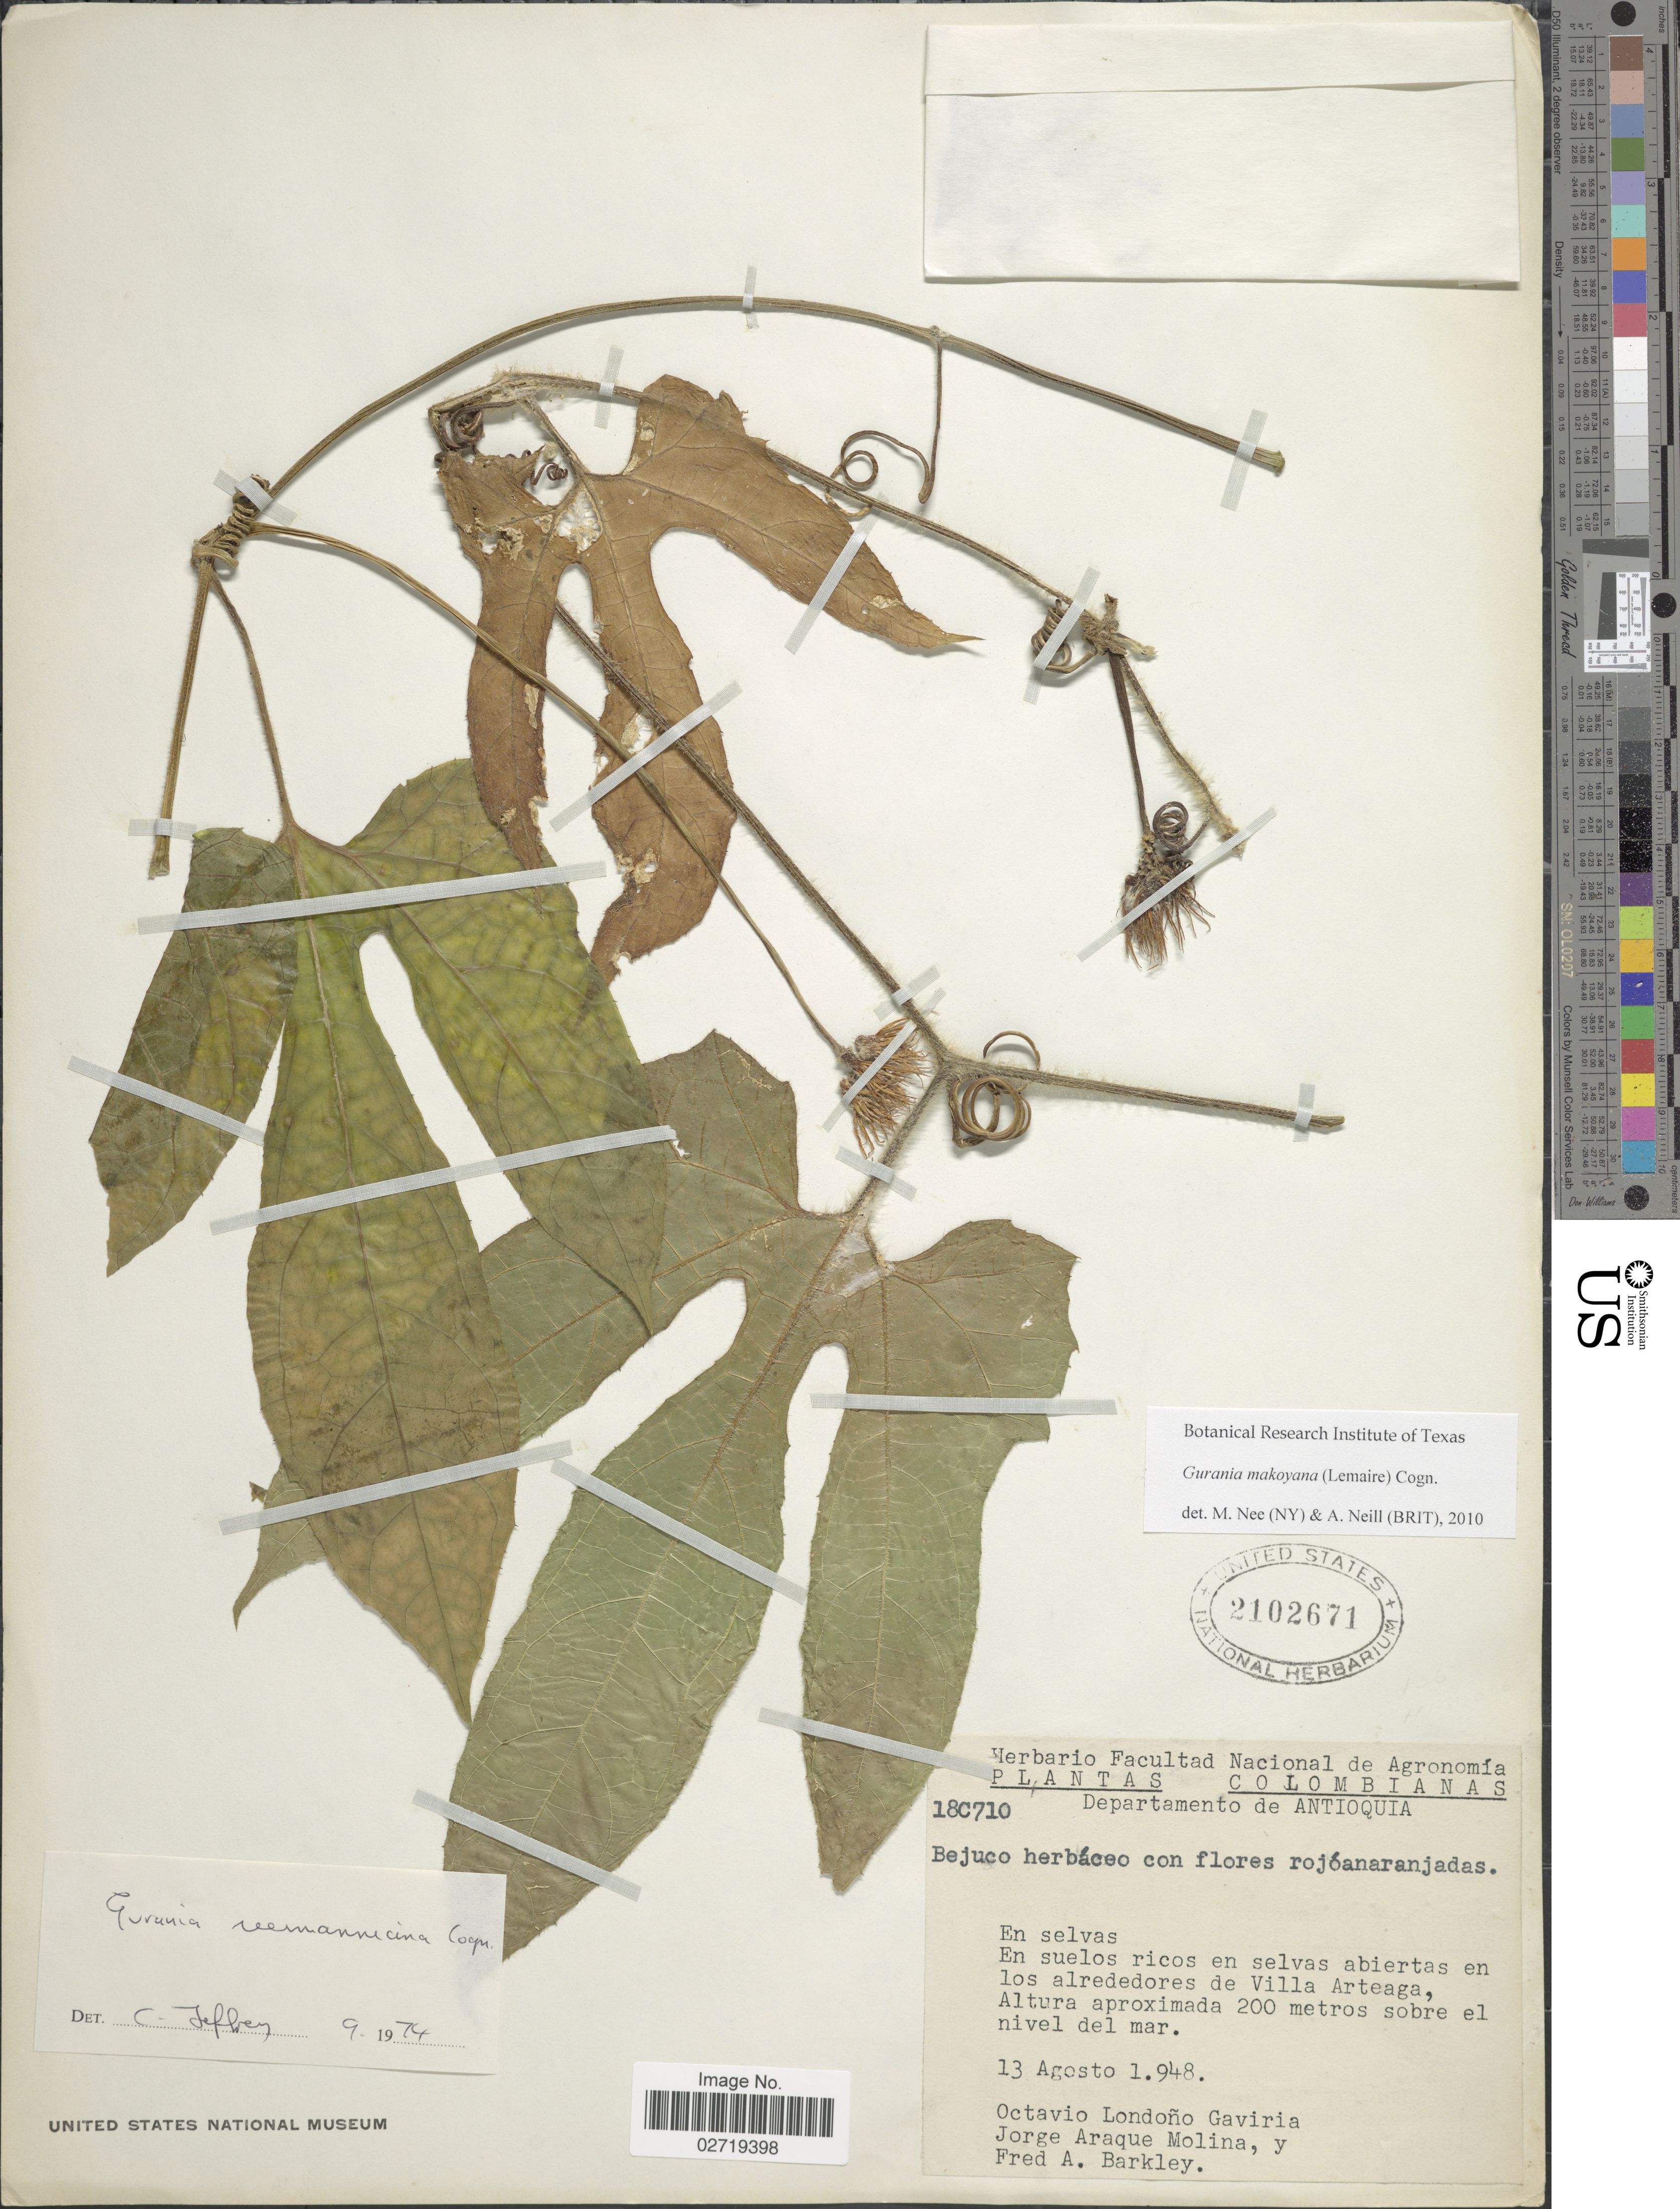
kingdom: Plantae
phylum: Tracheophyta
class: Magnoliopsida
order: Cucurbitales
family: Cucurbitaceae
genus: Gurania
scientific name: Gurania makoyana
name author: (Lem.) Cogn.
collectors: O. L. Gaviria, J. Araque Molina & F. A. Barkley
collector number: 18C710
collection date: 1948-08-13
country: Colombia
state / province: Antioquia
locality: Departamento de Antioquia, En selvas, En suelos ricos en selvas abiertas en los alrededores de Villa Arteaga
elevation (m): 200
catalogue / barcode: US 2102671